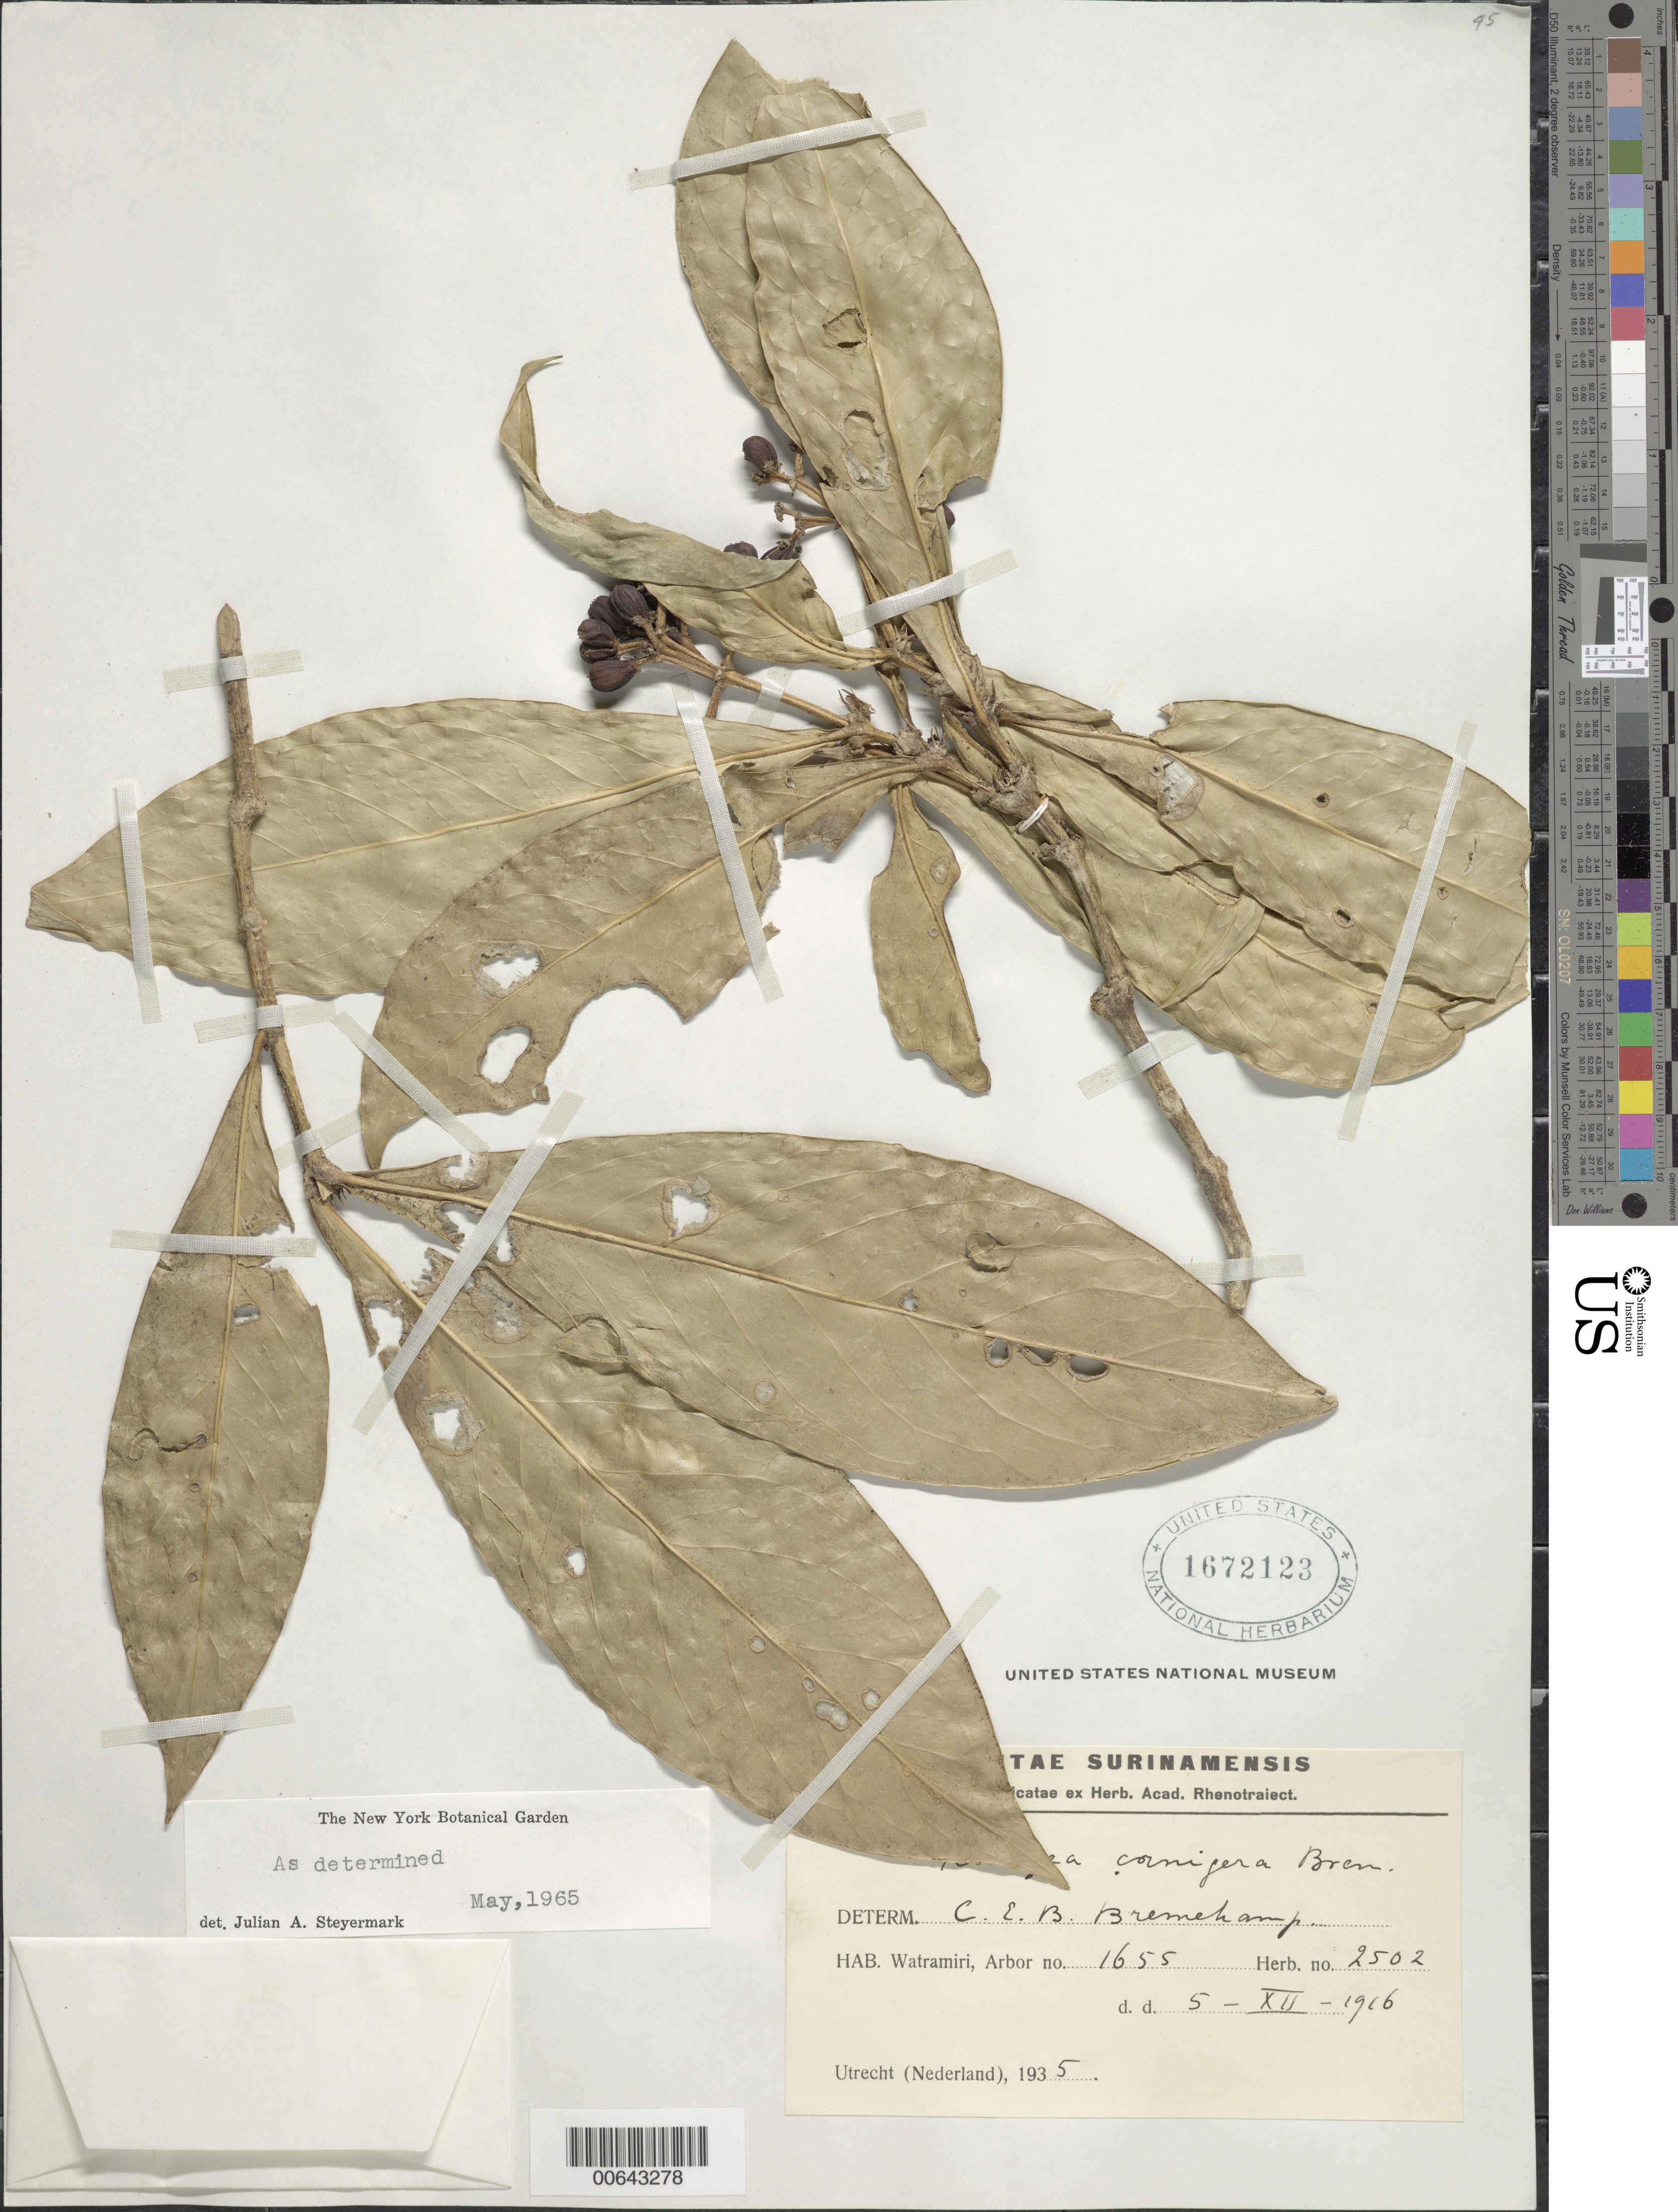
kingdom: Plantae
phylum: Tracheophyta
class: Magnoliopsida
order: Gentianales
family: Rubiaceae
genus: Rudgea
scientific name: Rudgea cornigera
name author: Bremek.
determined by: Steyermark, Julian A., (VEN)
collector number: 2502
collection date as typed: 5-Dec-16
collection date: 1916-12-05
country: Suriname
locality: Watramiri, Forest Reserve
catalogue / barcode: US 1672123